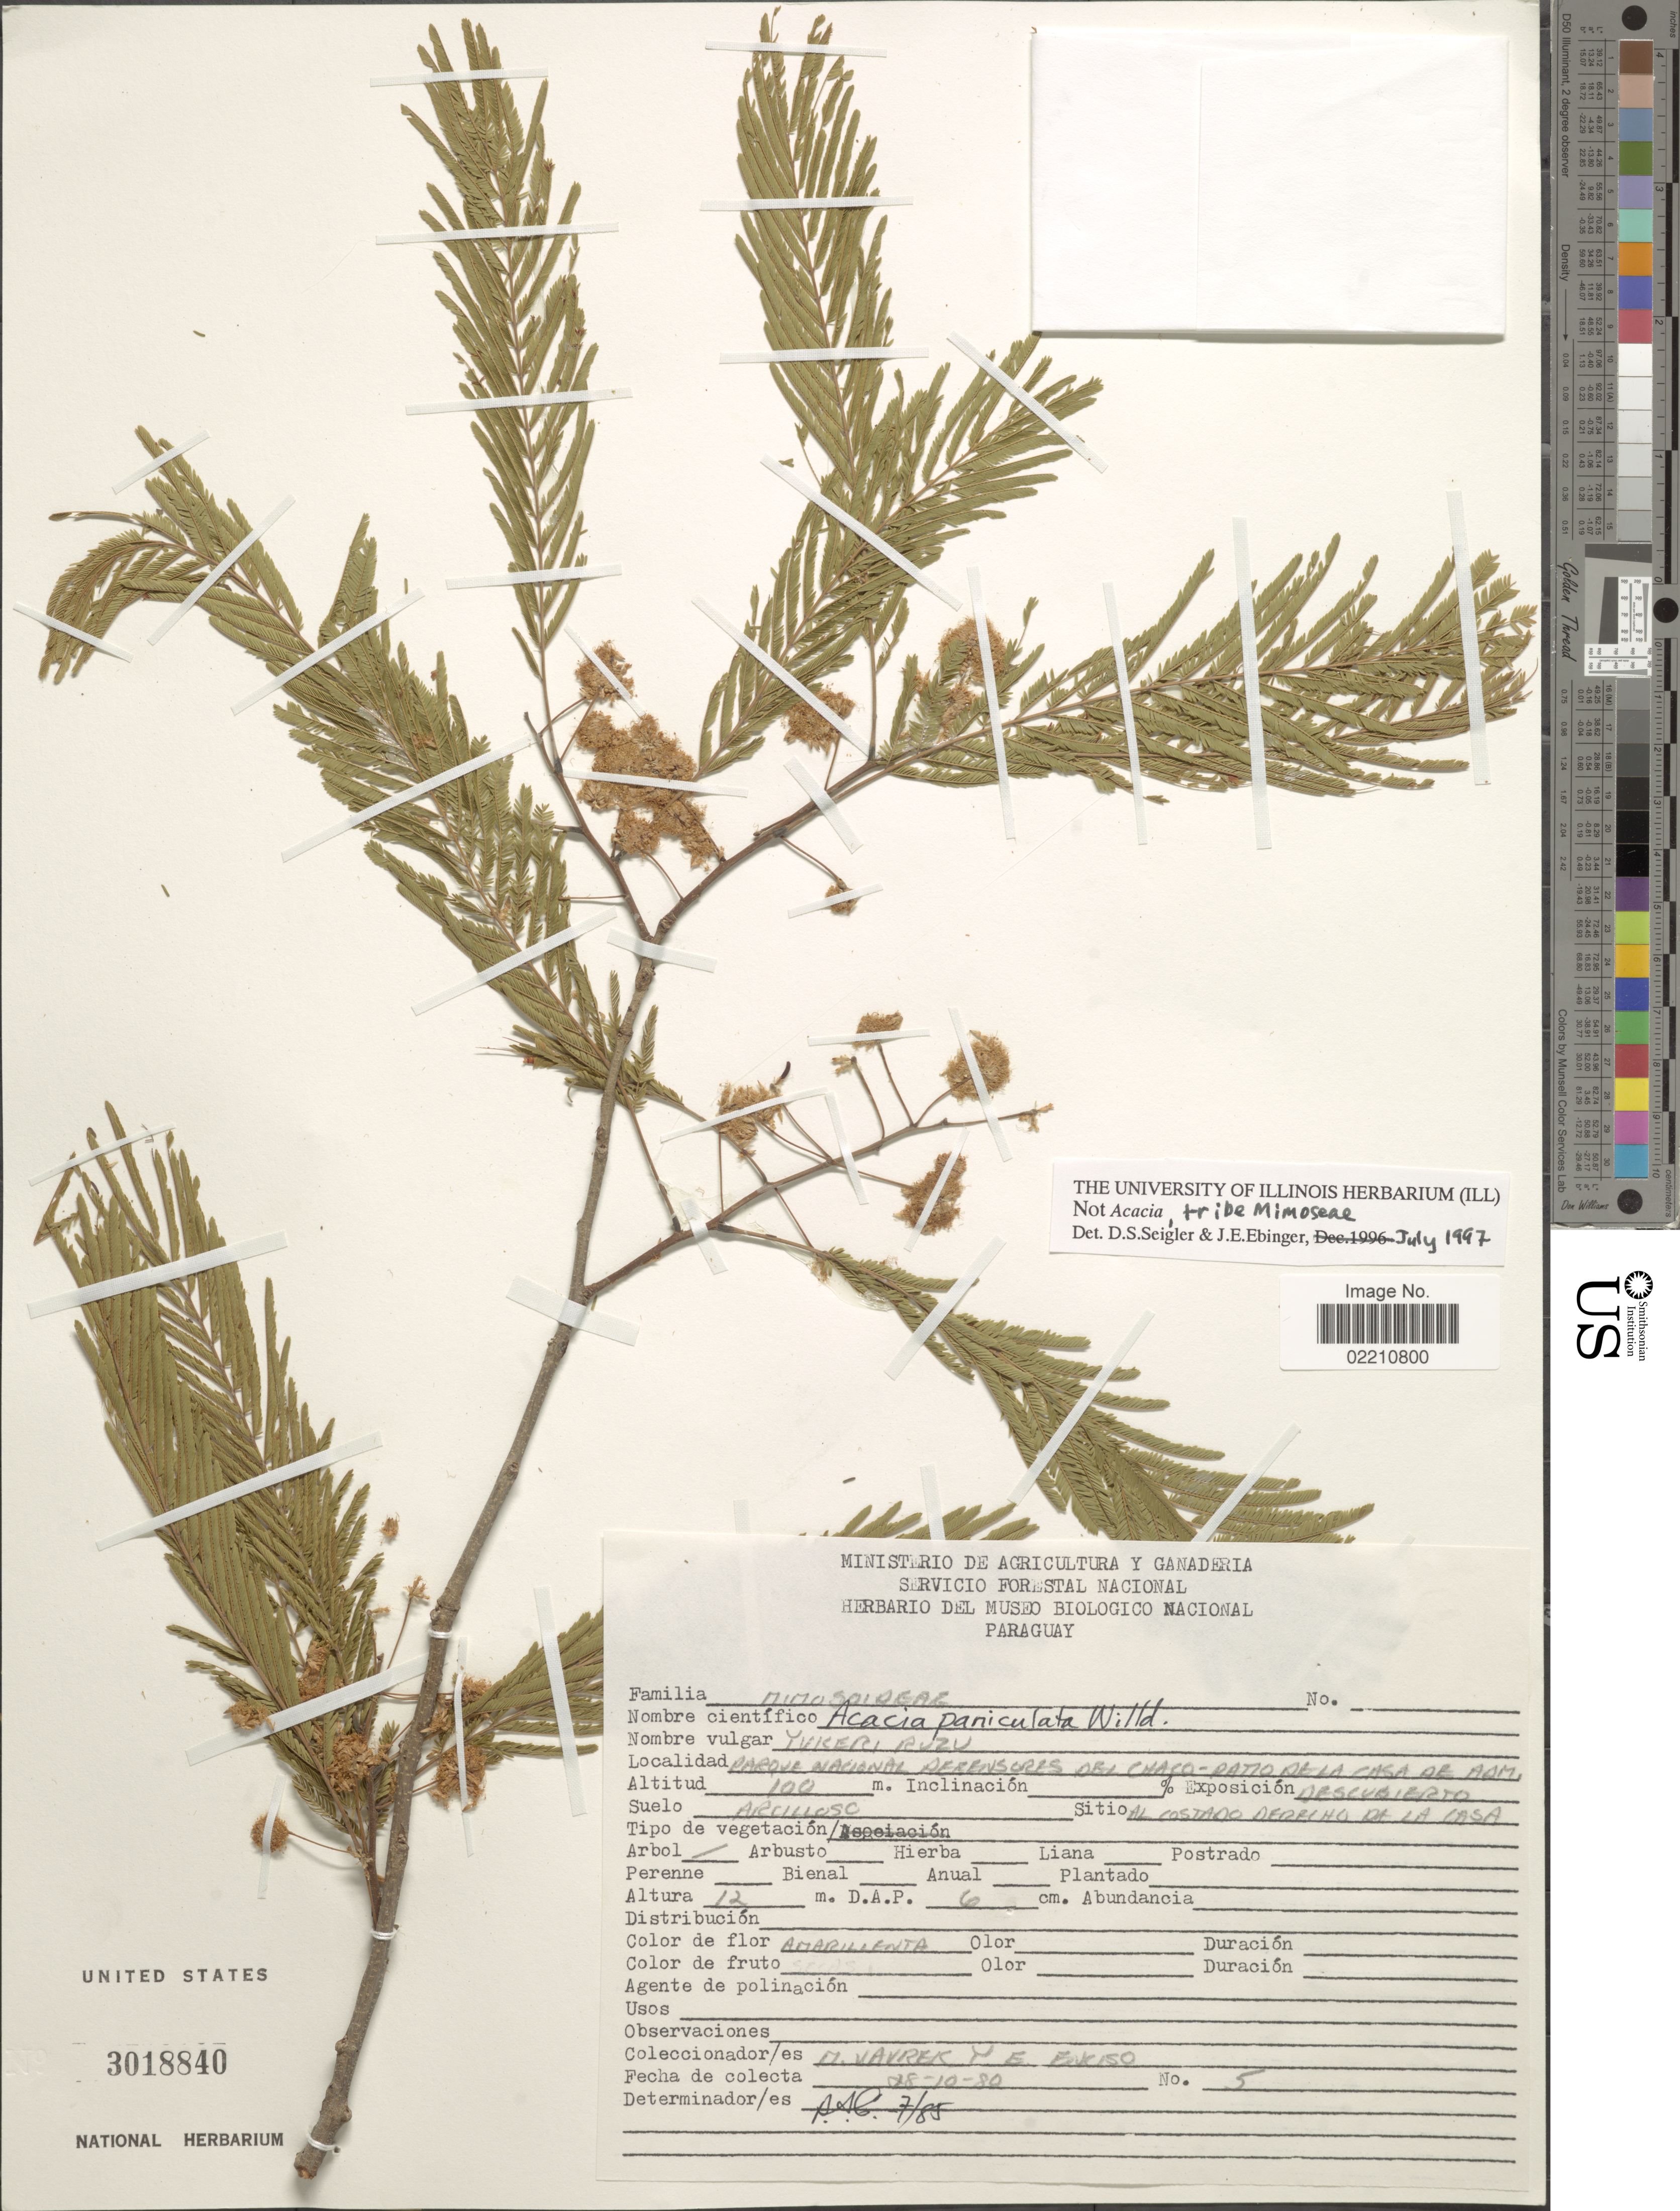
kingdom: Plantae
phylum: Tracheophyta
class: Magnoliopsida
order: Fabales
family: Fabaceae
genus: Anadenanthera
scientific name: Anadenanthera colubrina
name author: (Vell.) Brenan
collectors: M. Vavrek & E. Enciso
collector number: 5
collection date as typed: Transcribed d/m/y: 28/10/80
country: Paraguay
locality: Parque Nacional Defensores del Chaco - ratio de la casa de Aom, al costado derecho d ela casa [interpreted]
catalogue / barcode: US 3018840